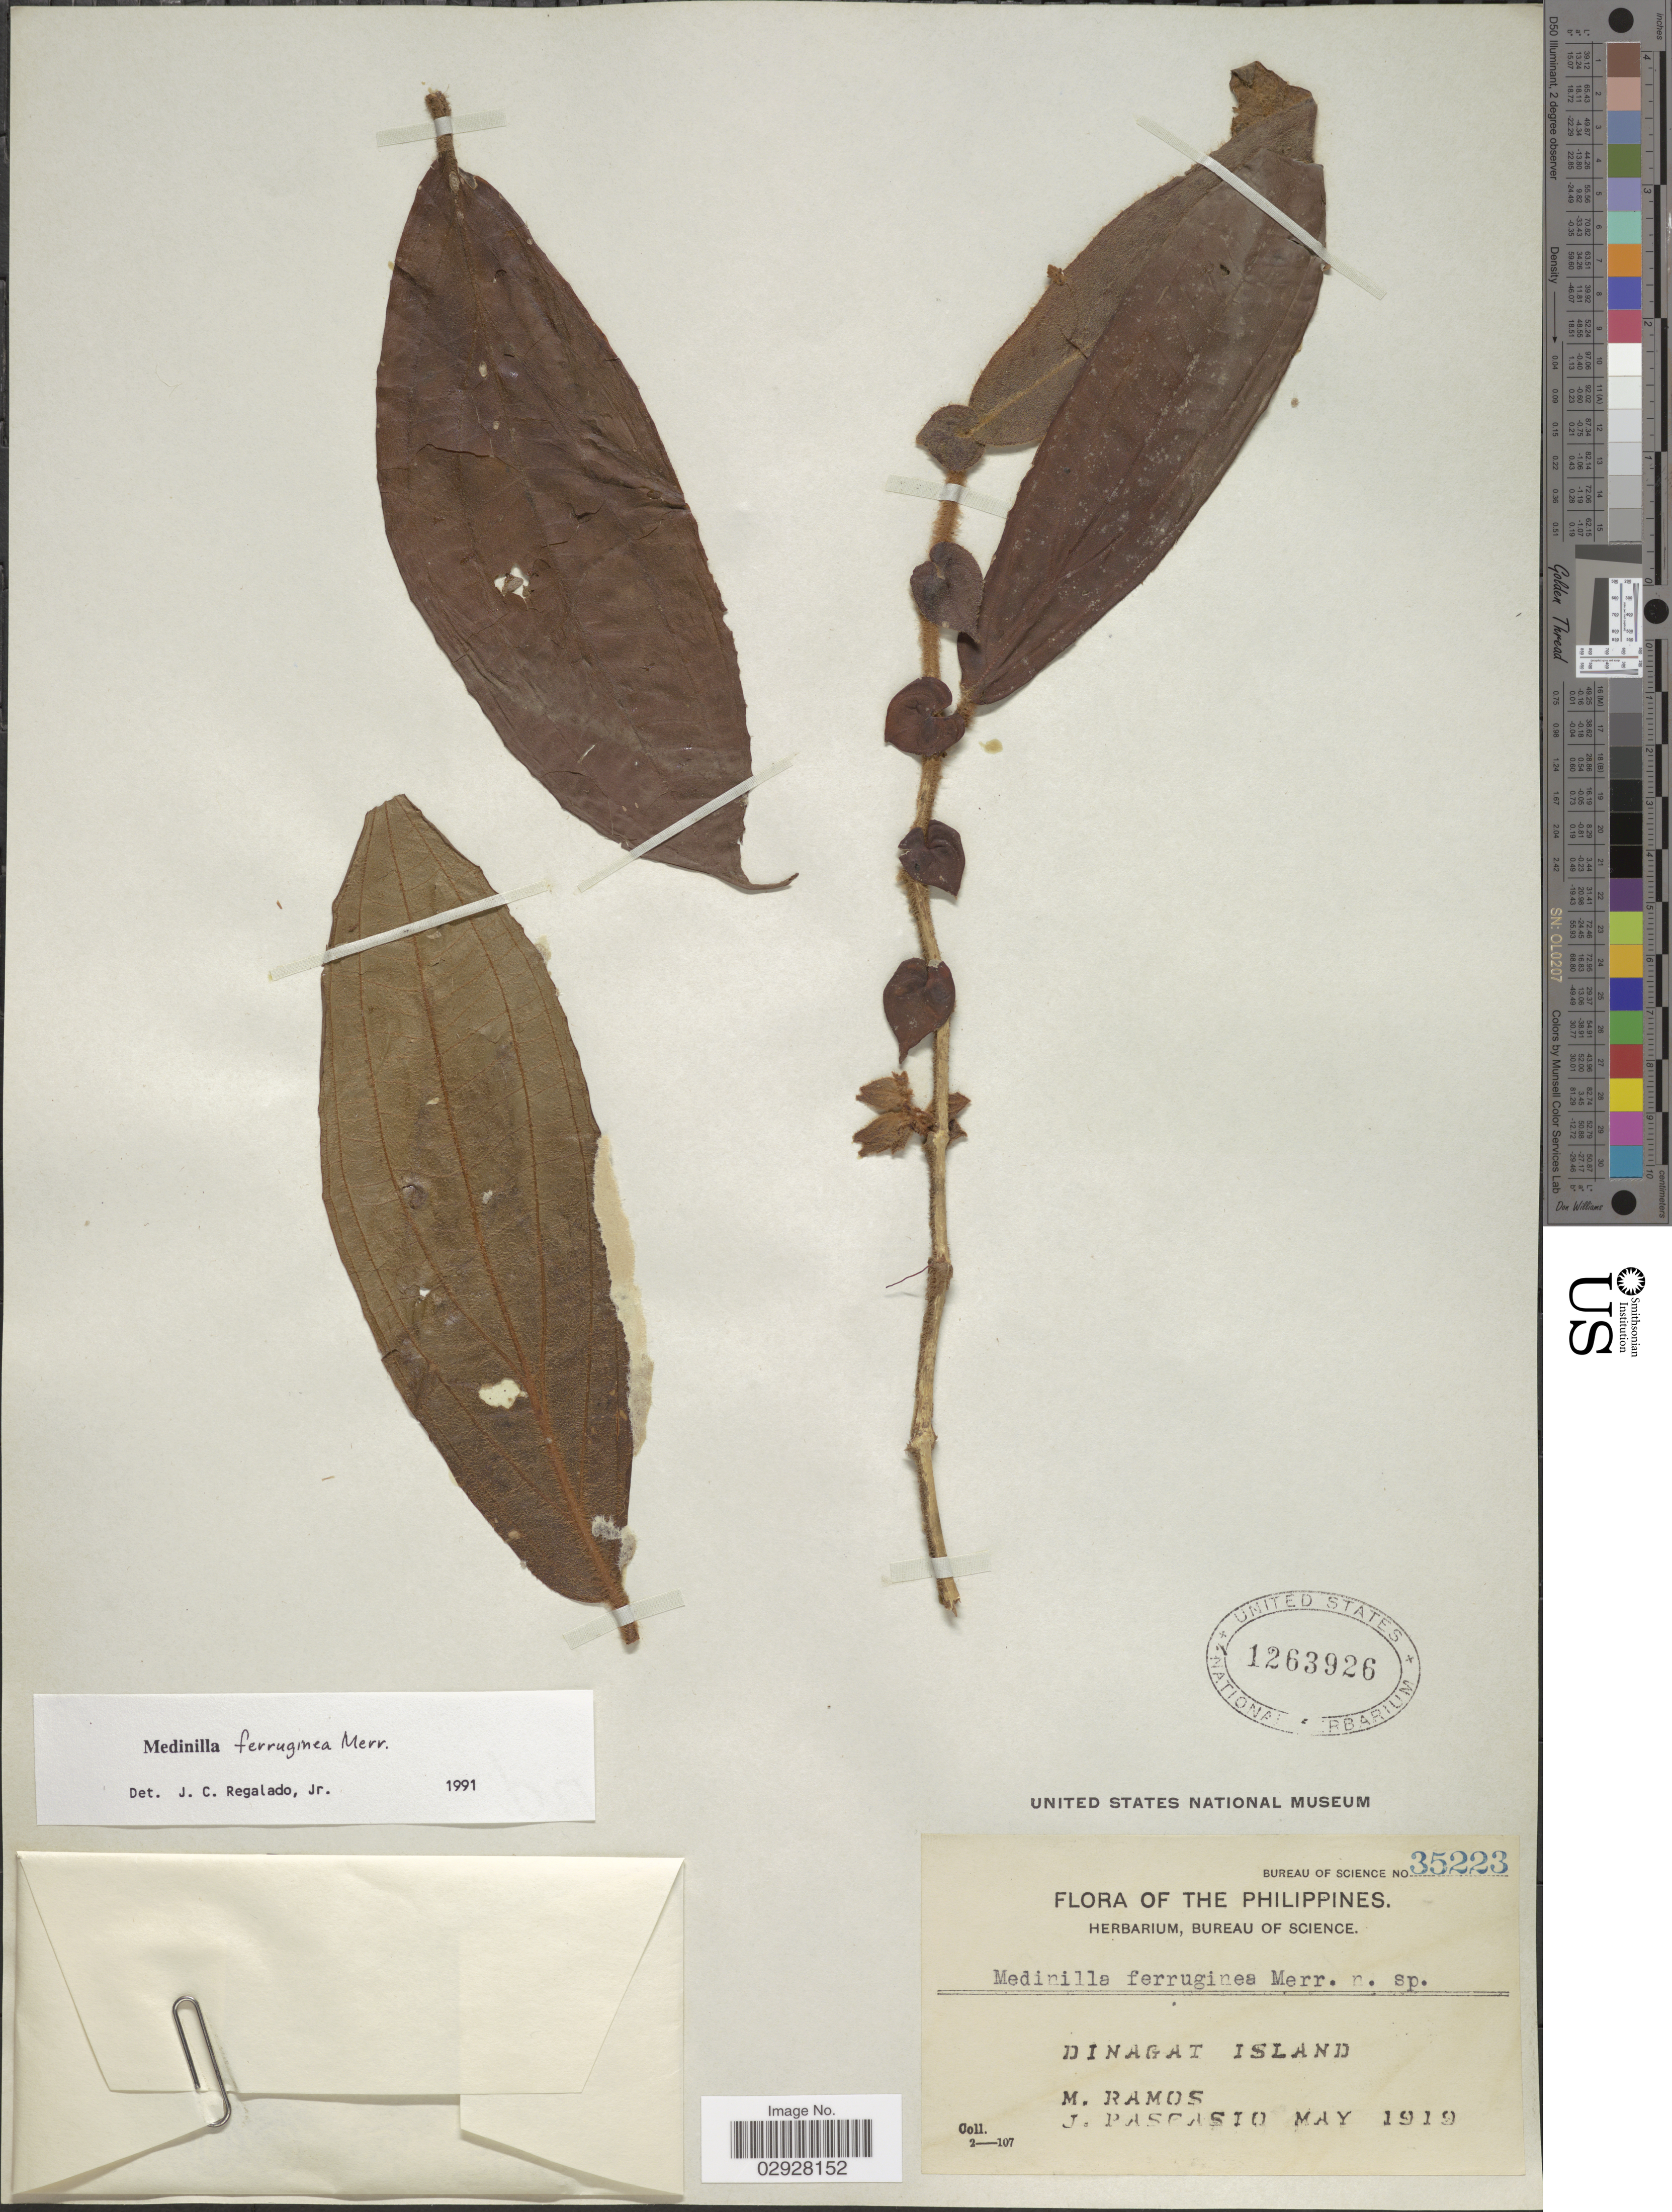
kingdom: Plantae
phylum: Tracheophyta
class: Magnoliopsida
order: Myrtales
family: Melastomataceae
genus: Medinilla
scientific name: Medinilla ferruginea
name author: Merr.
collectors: M. Ramos & J. Pascasio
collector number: Bureau of Science 35223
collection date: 1919-05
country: Philippines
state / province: Caraga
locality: Dinagat Island.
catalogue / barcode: US 1263926